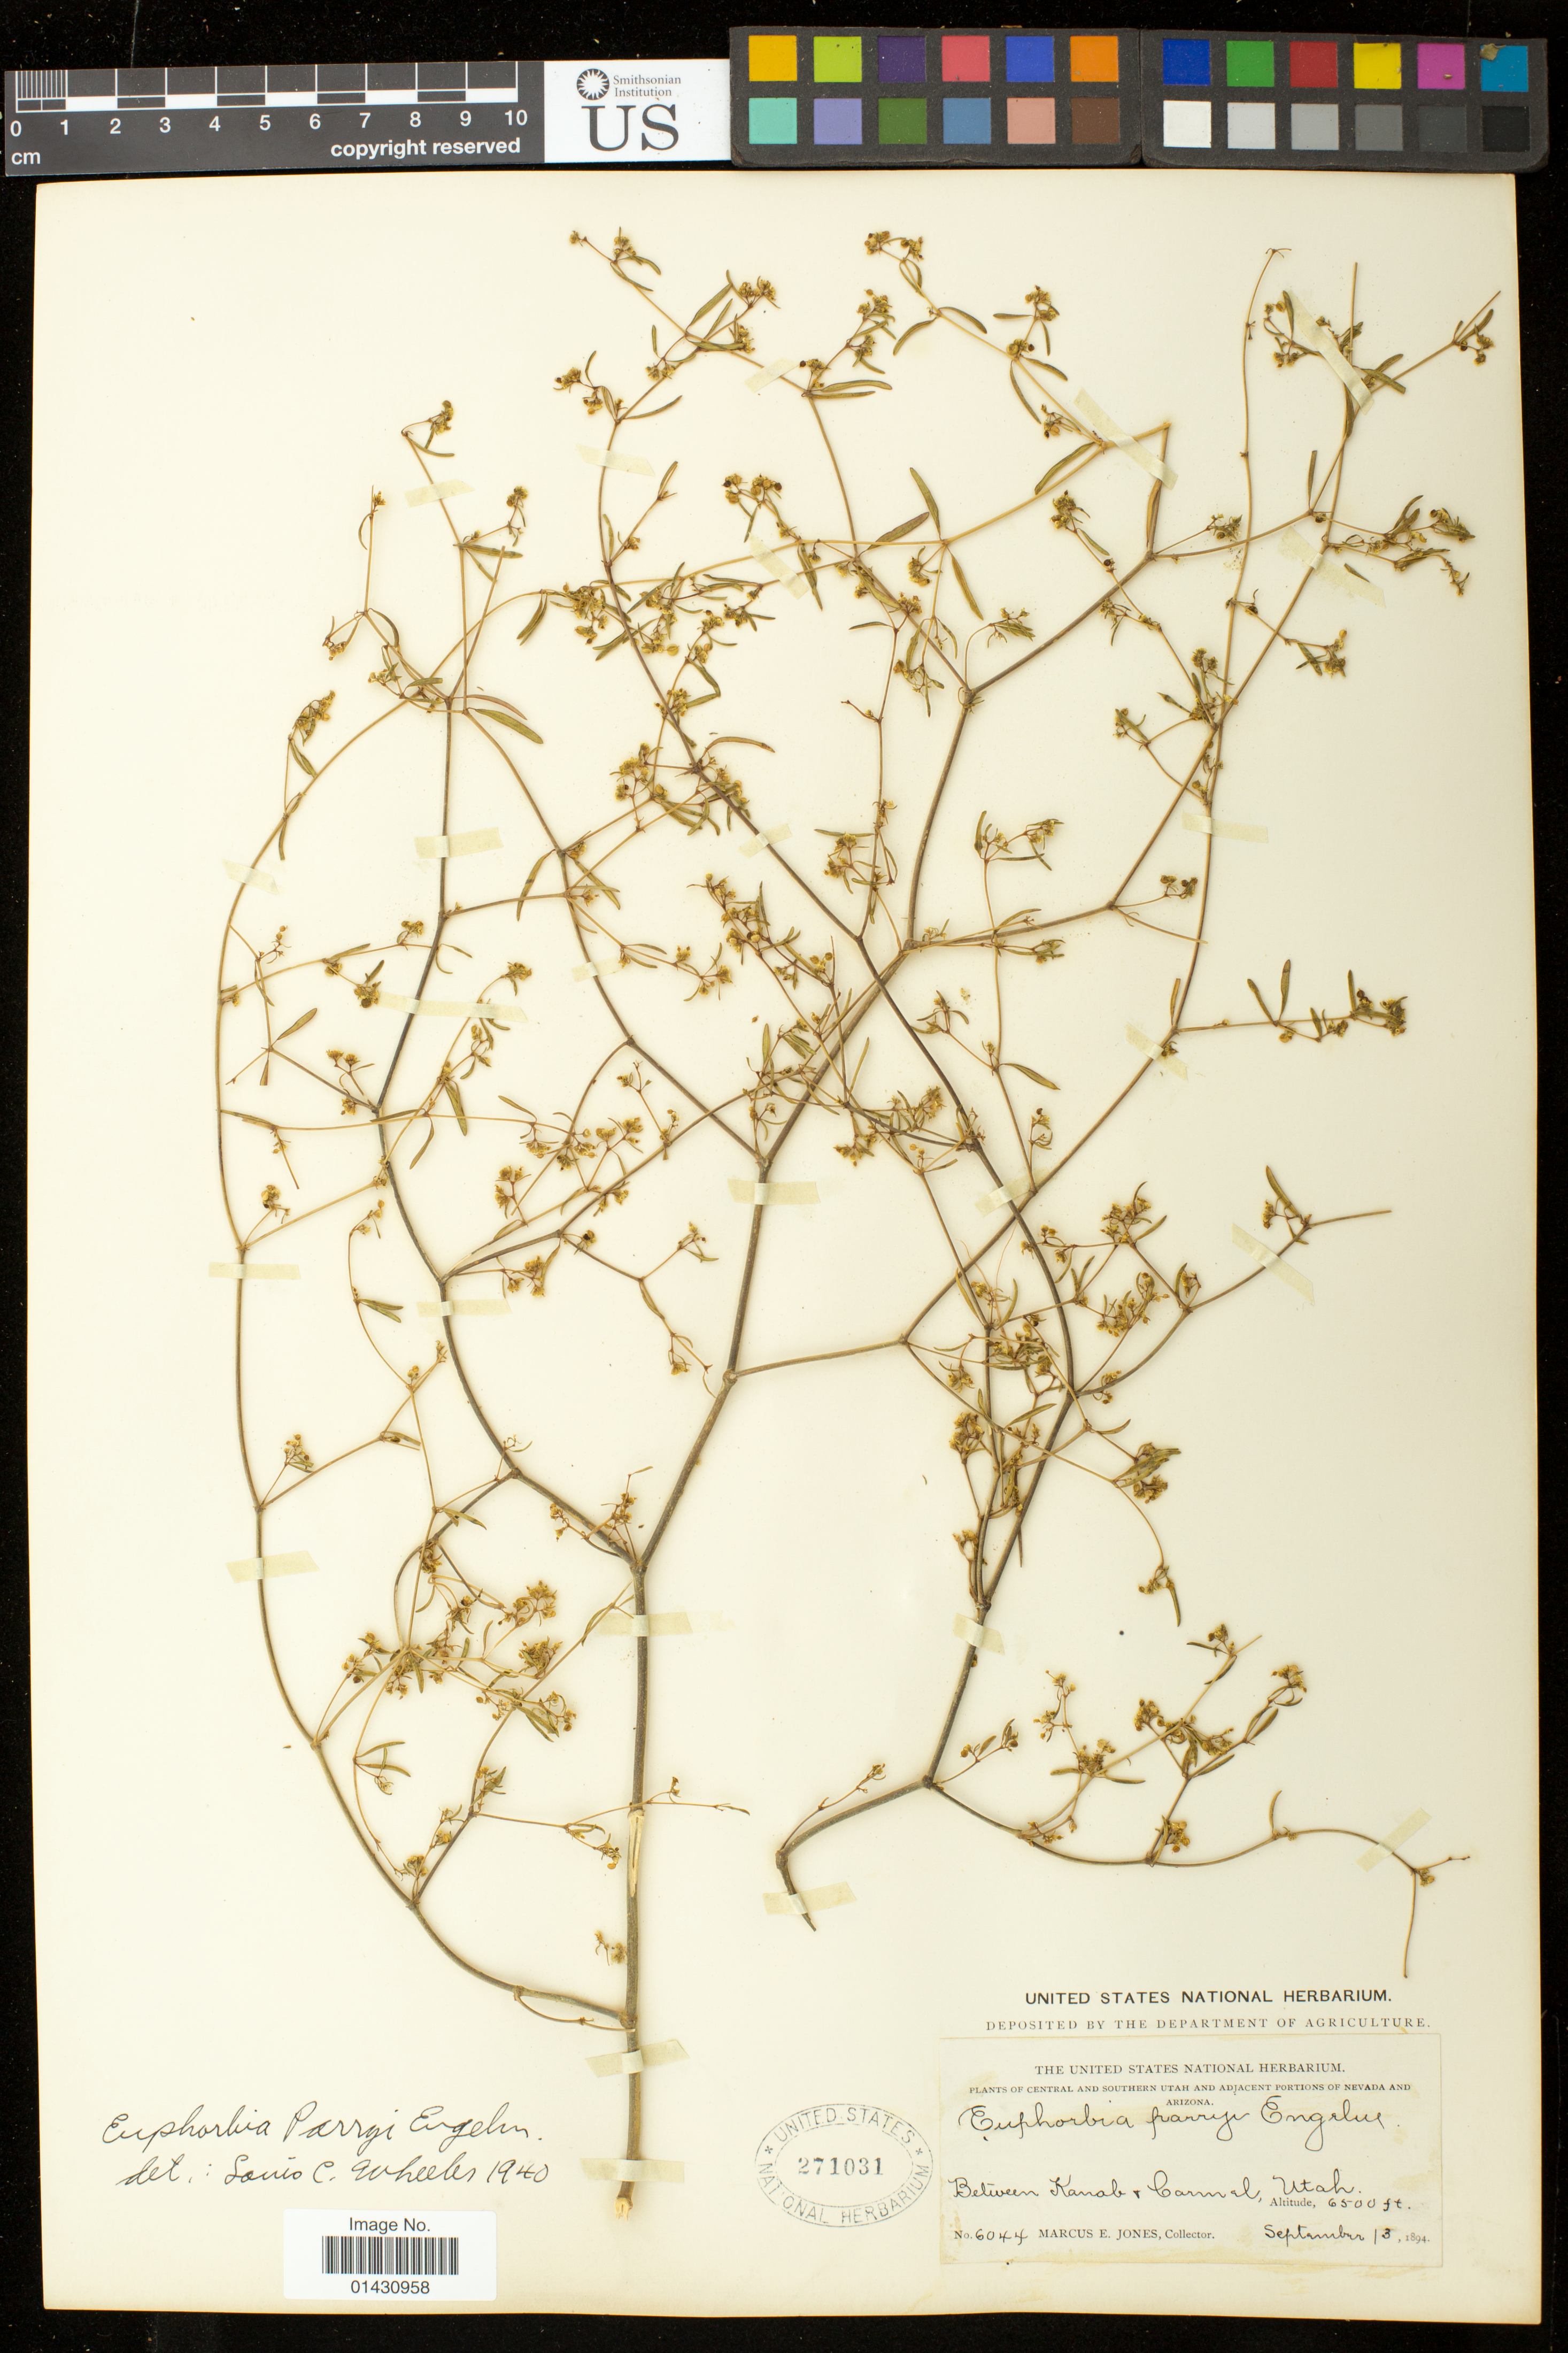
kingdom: Plantae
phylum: Tracheophyta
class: Magnoliopsida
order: Malpighiales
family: Euphorbiaceae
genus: Euphorbia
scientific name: Euphorbia parryi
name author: Engelm.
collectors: M. E. Jones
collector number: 6044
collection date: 1894-09-13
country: United States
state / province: Utah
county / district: Kane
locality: Between Kanab & Carmel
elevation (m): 1981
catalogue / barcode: US 271031